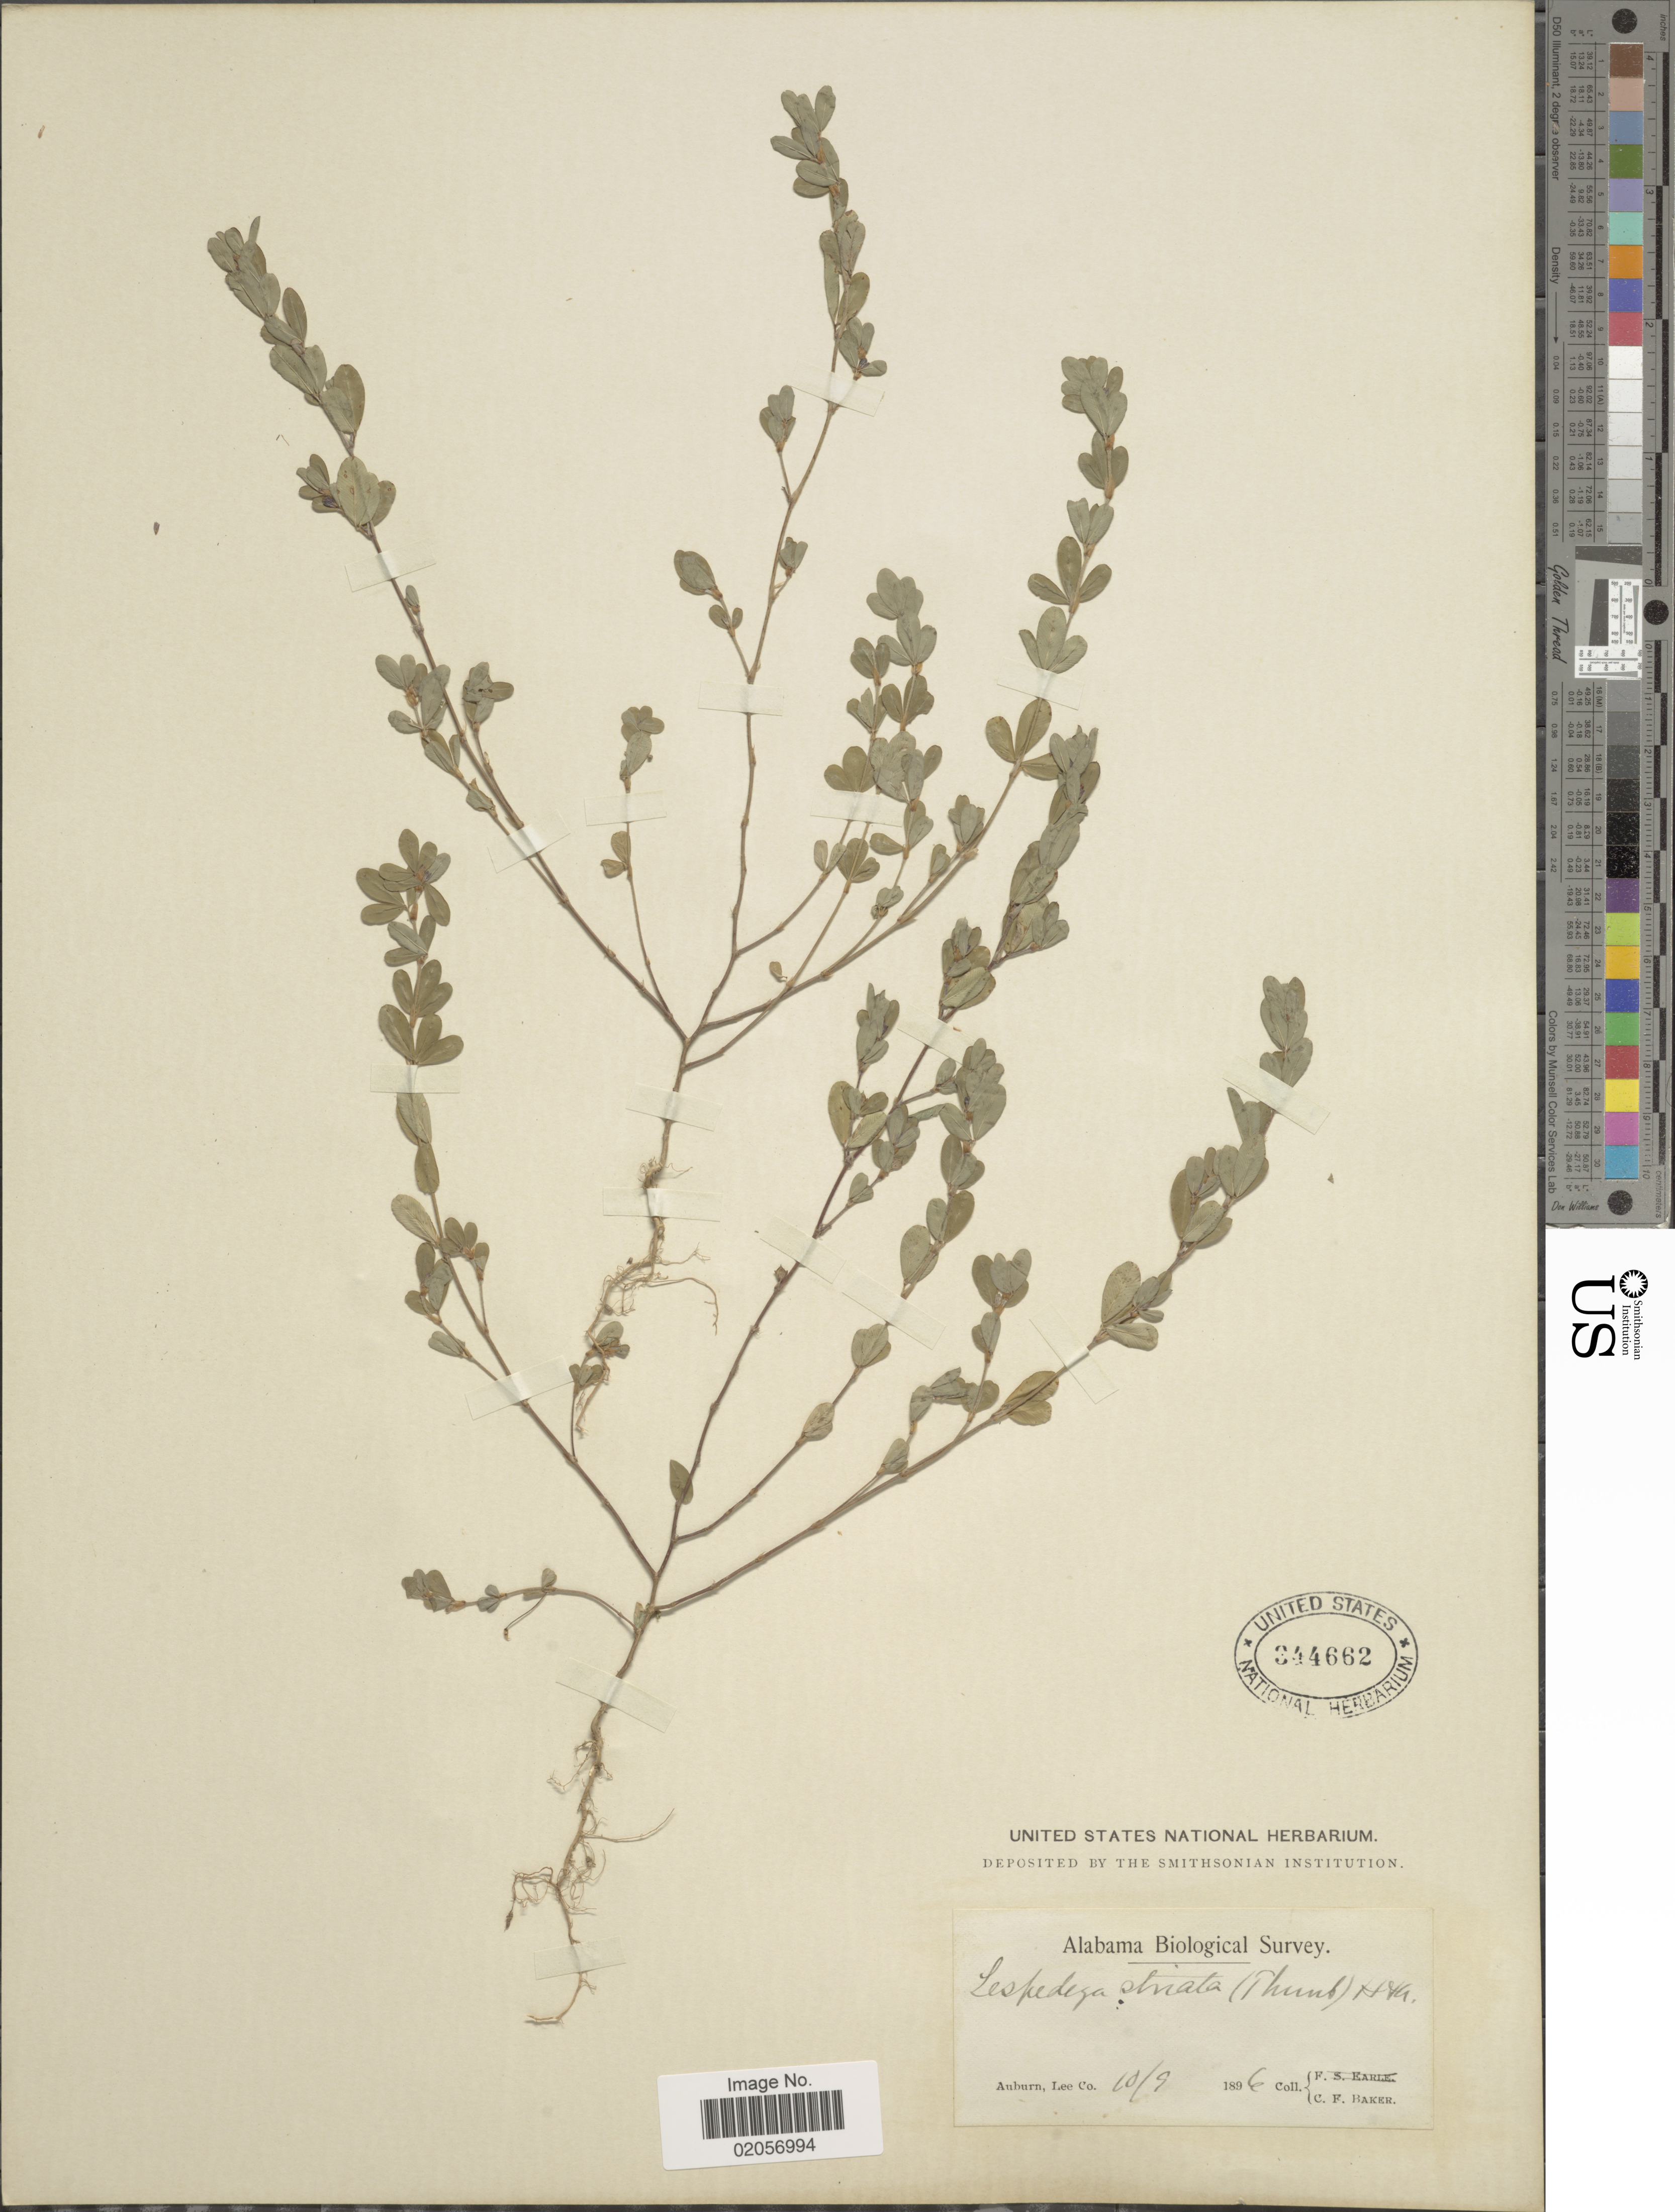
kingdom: Plantae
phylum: Tracheophyta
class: Magnoliopsida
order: Fabales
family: Fabaceae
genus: Kummerowia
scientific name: Kummerowia striata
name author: (Thunb.) Schindl.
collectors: C. F. Baker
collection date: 1896-09-10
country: United States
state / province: Alabama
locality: Auburn, Lee Co.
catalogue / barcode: US 344662